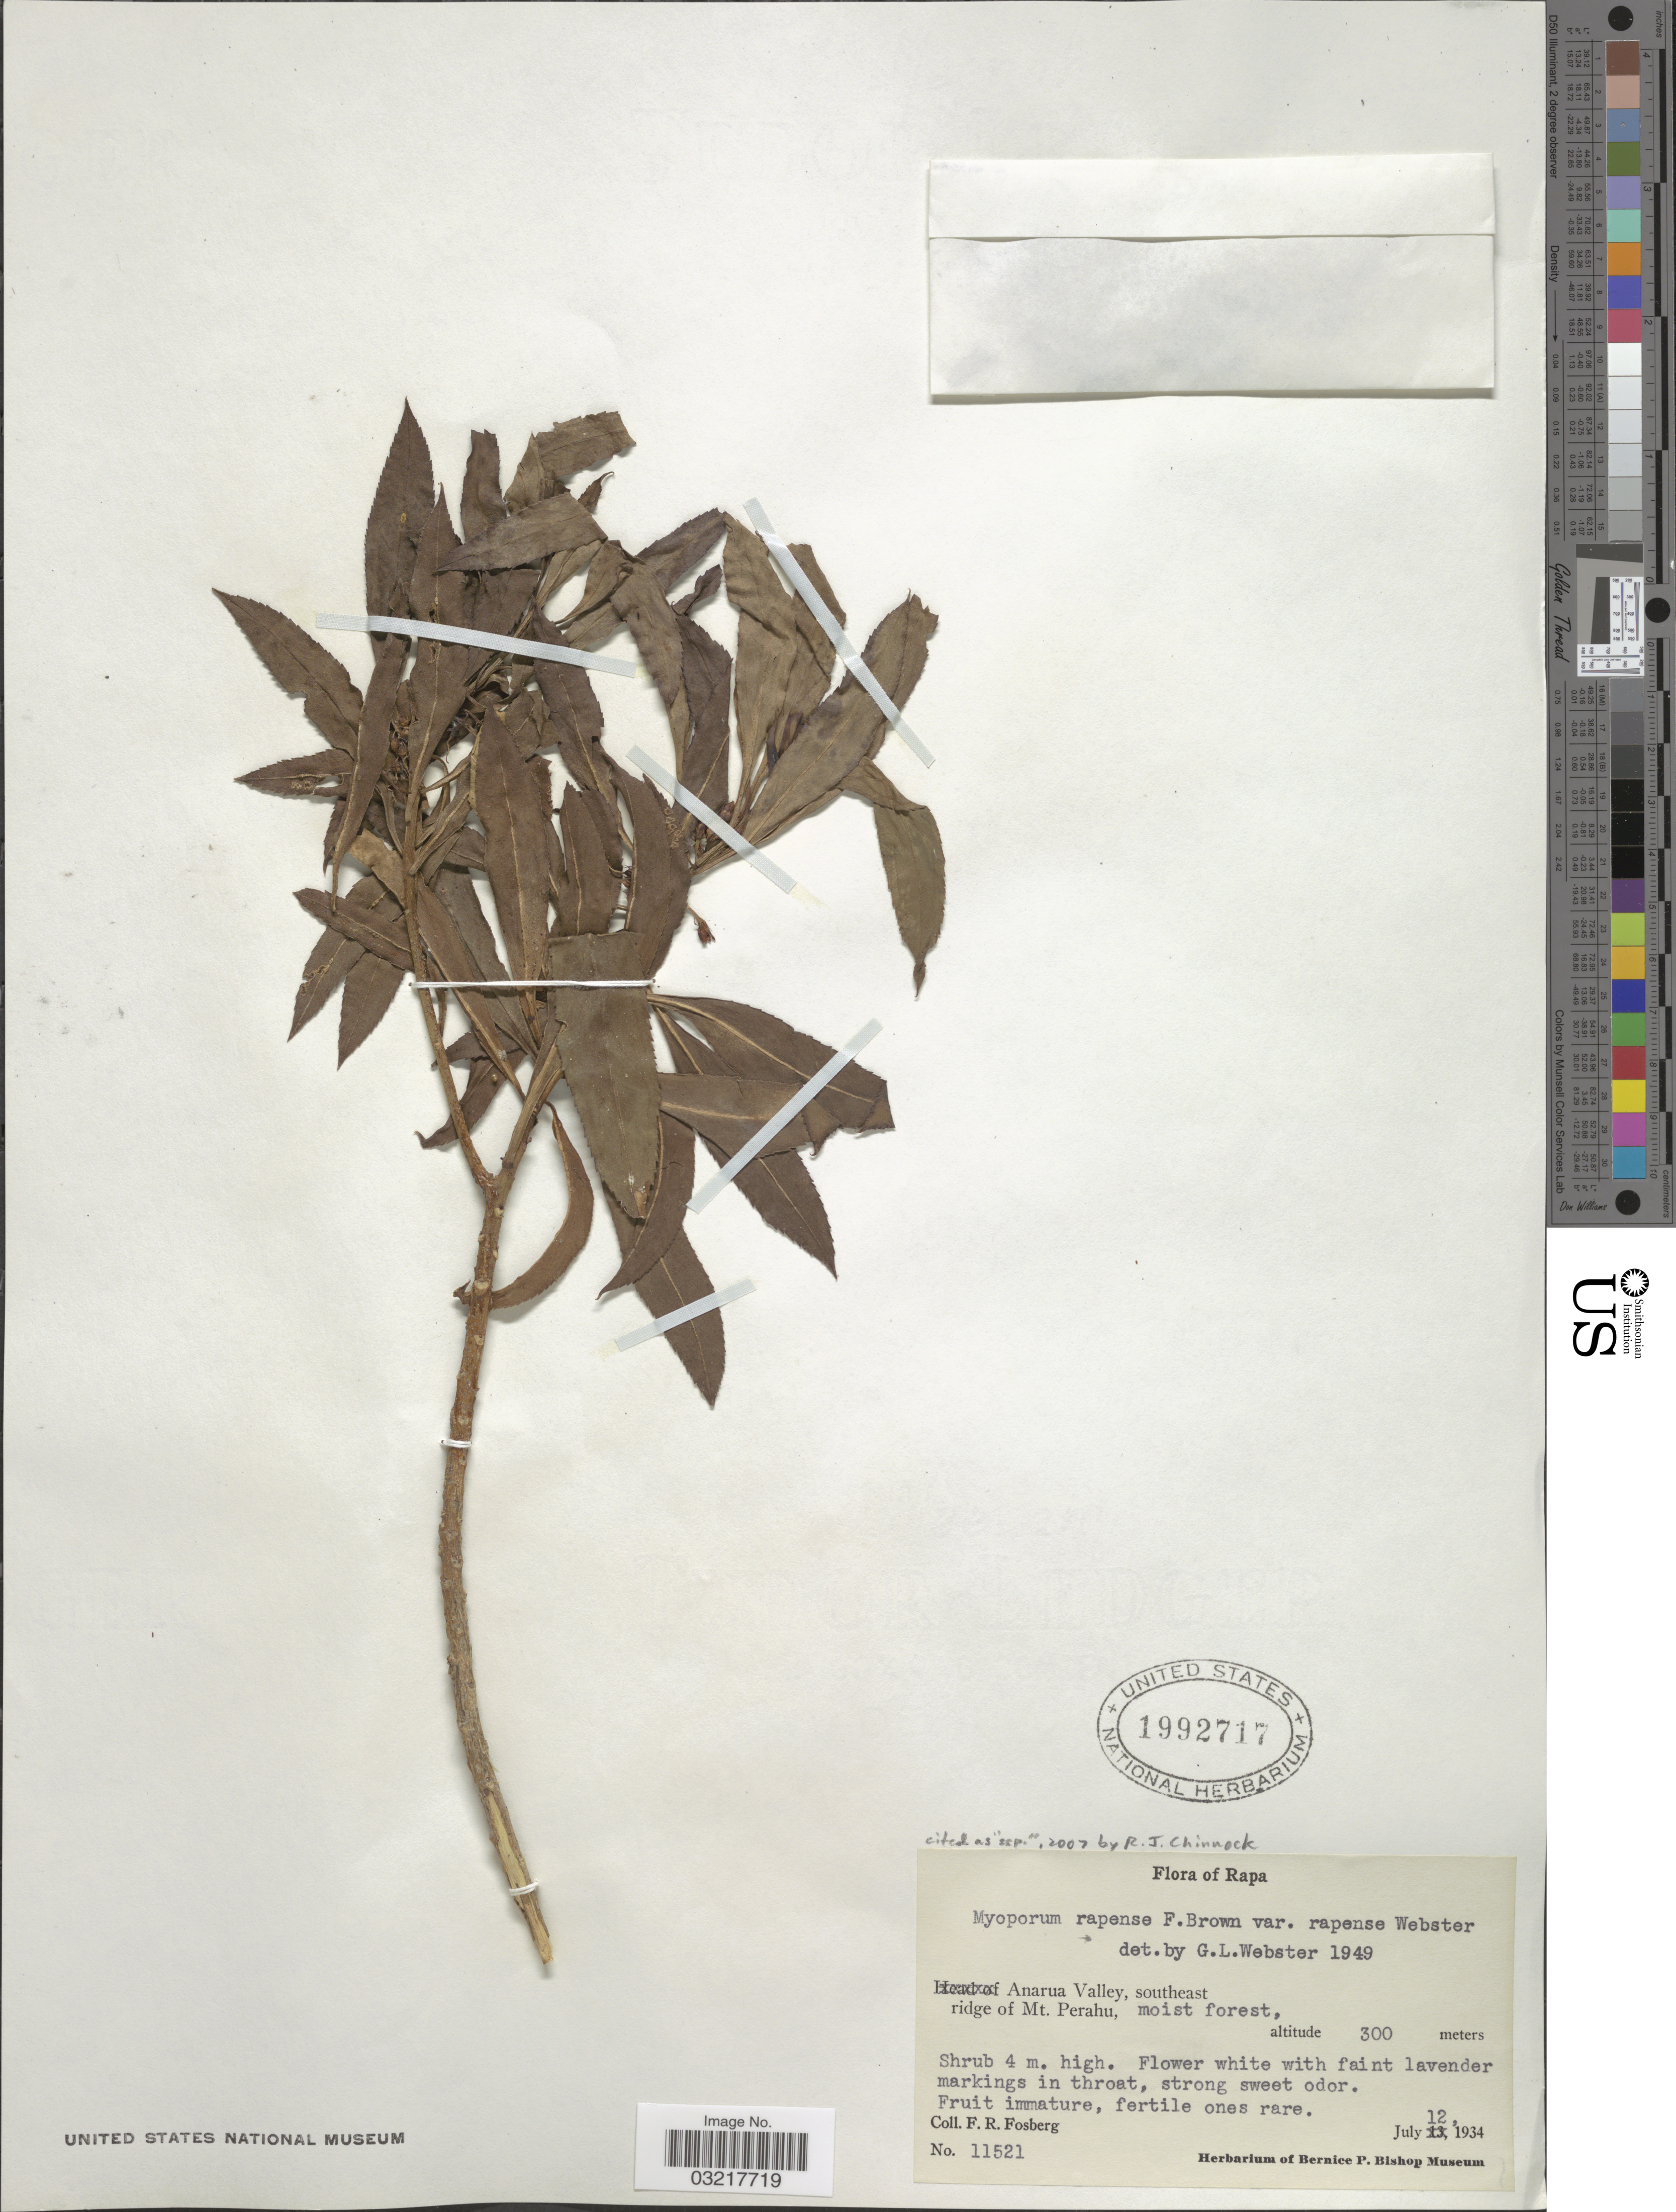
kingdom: Plantae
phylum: Tracheophyta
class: Magnoliopsida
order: Lamiales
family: Scrophulariaceae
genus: Myoporum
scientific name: Myoporum rapense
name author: F. Br.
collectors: F. R. Fosberg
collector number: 11521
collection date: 1934-07-12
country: French Polynesia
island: Rapa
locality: Rapa. Anarua Valley, southeast ridge of Mt. Perahu.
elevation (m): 300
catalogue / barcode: US 1992717